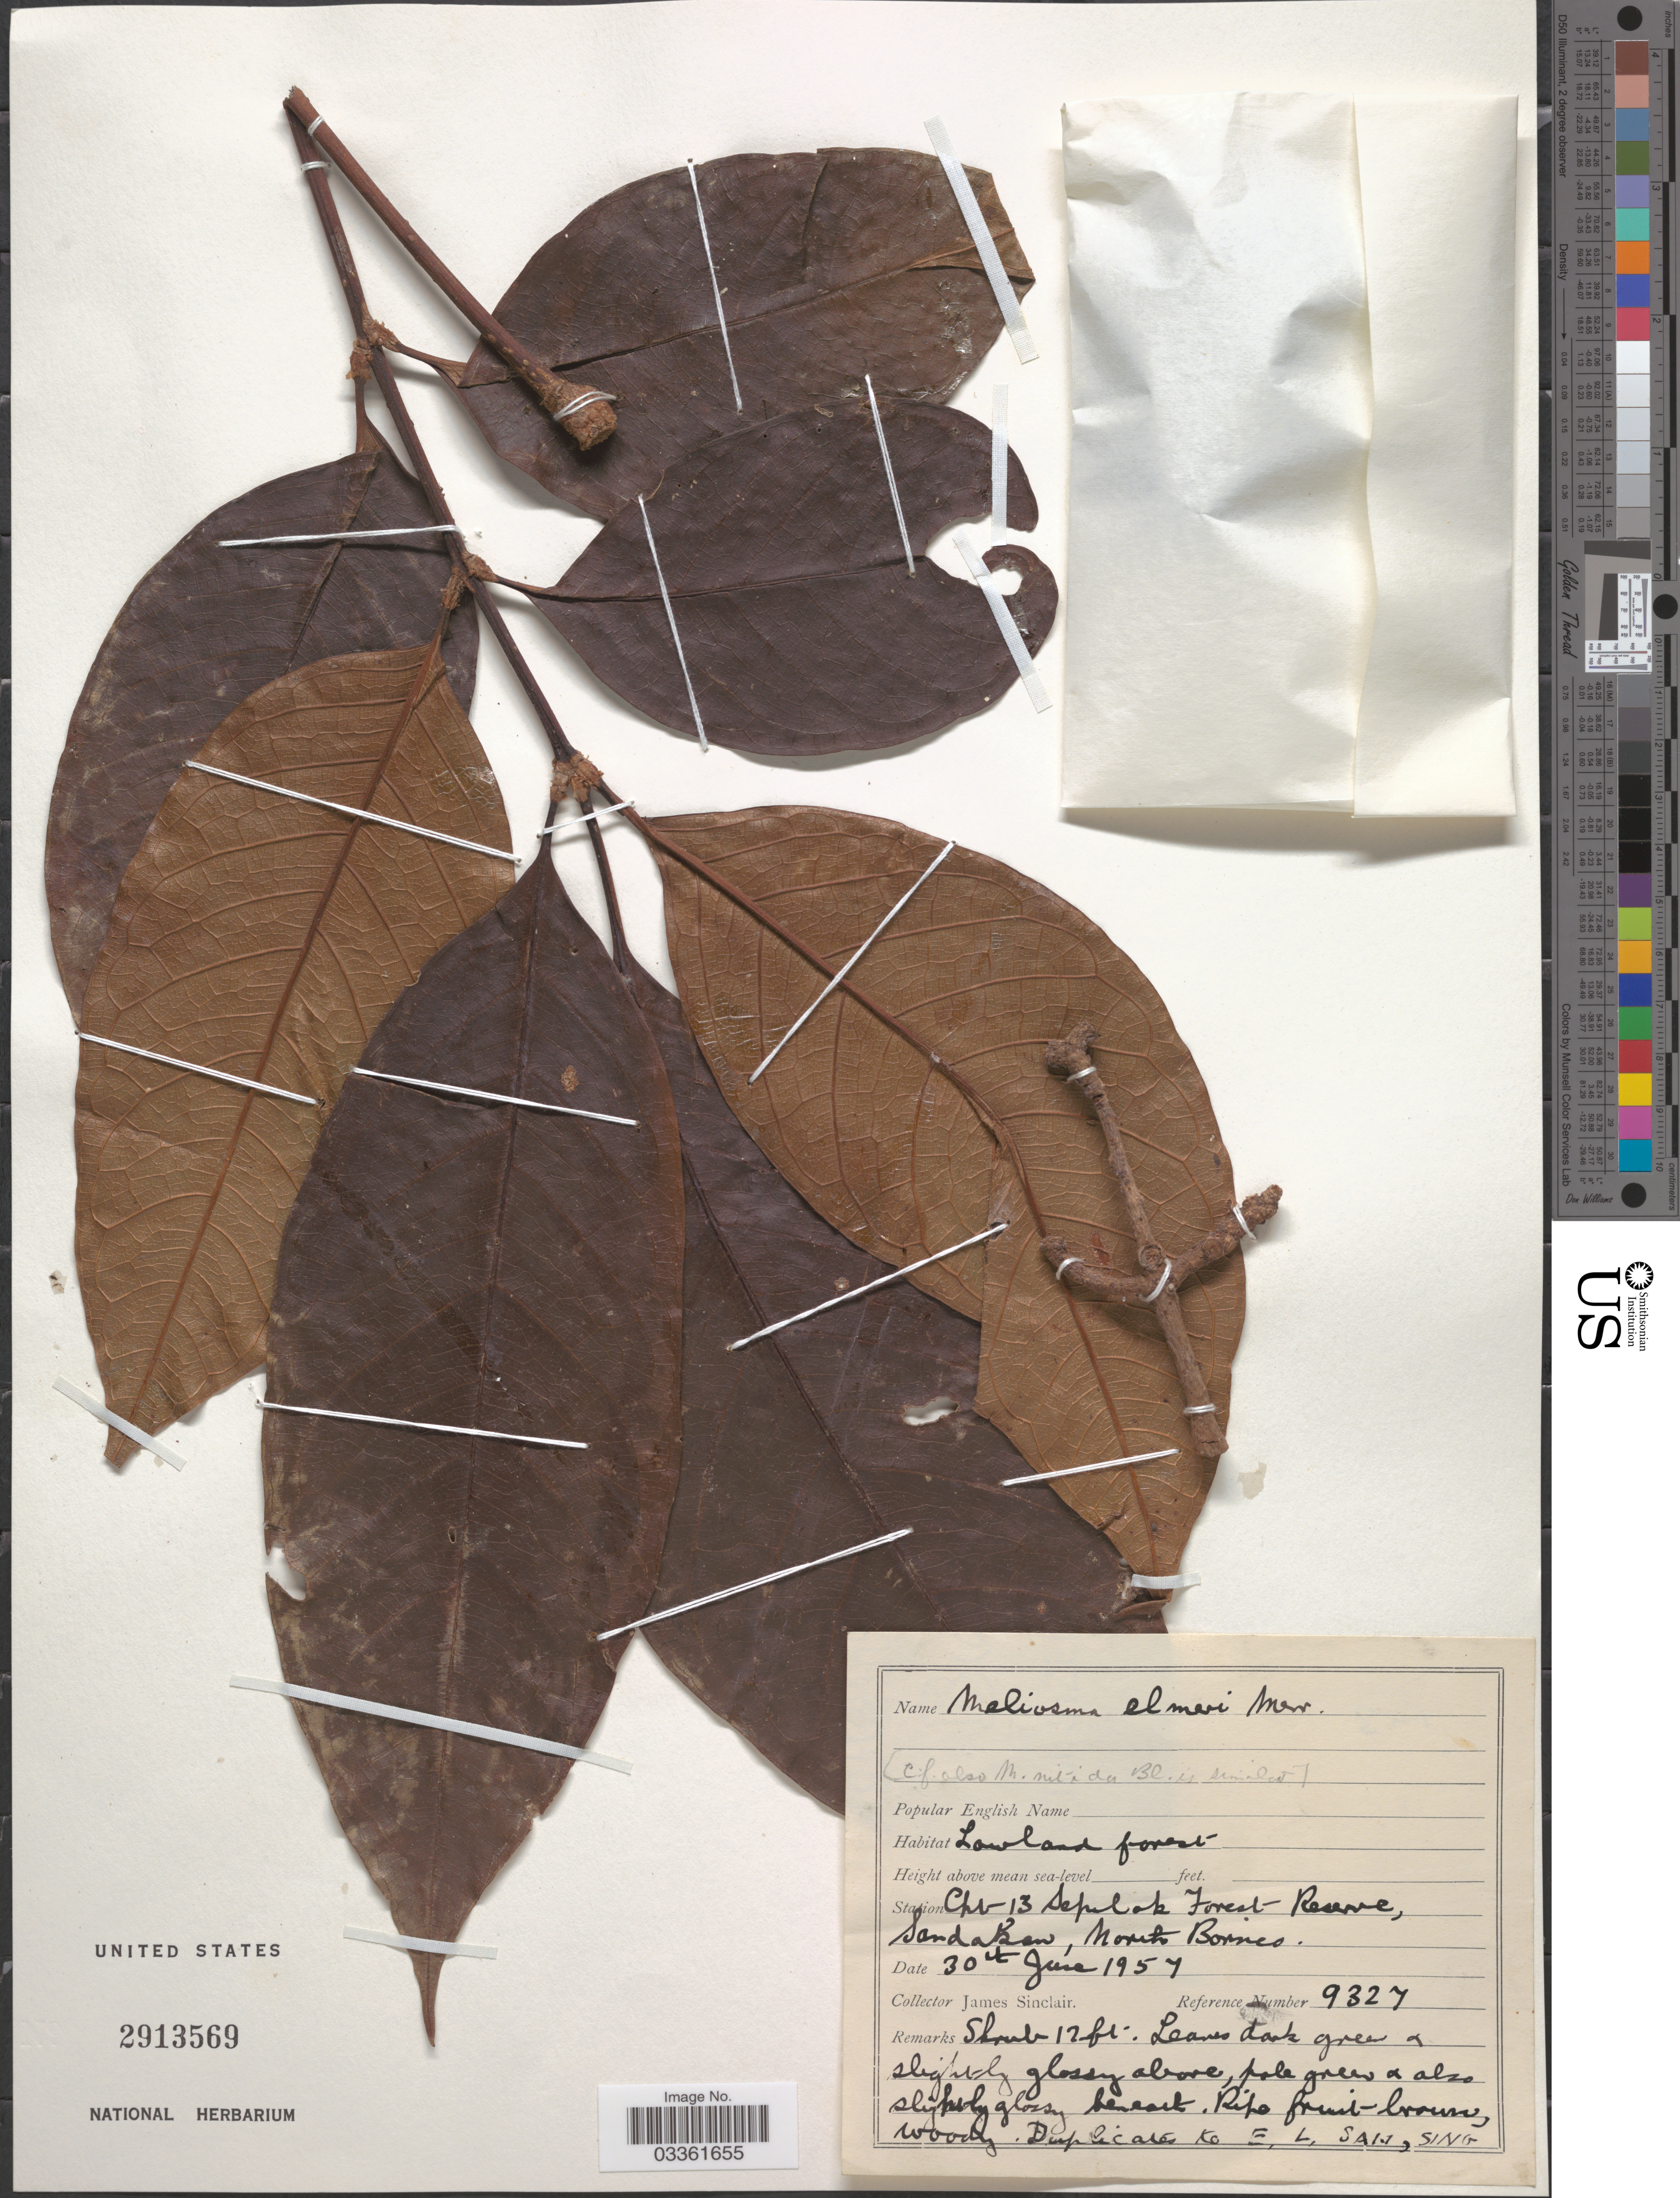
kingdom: Plantae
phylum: Tracheophyta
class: Magnoliopsida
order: Proteales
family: Sabiaceae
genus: Meliosma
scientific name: Meliosma elmeri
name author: Merr.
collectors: J. Sinclair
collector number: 9327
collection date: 1957-06-30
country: Malaysia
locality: Station Cpt 13 Sepilok Forest Reserve, Sandakan, North Borneo.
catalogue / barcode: US 2913569